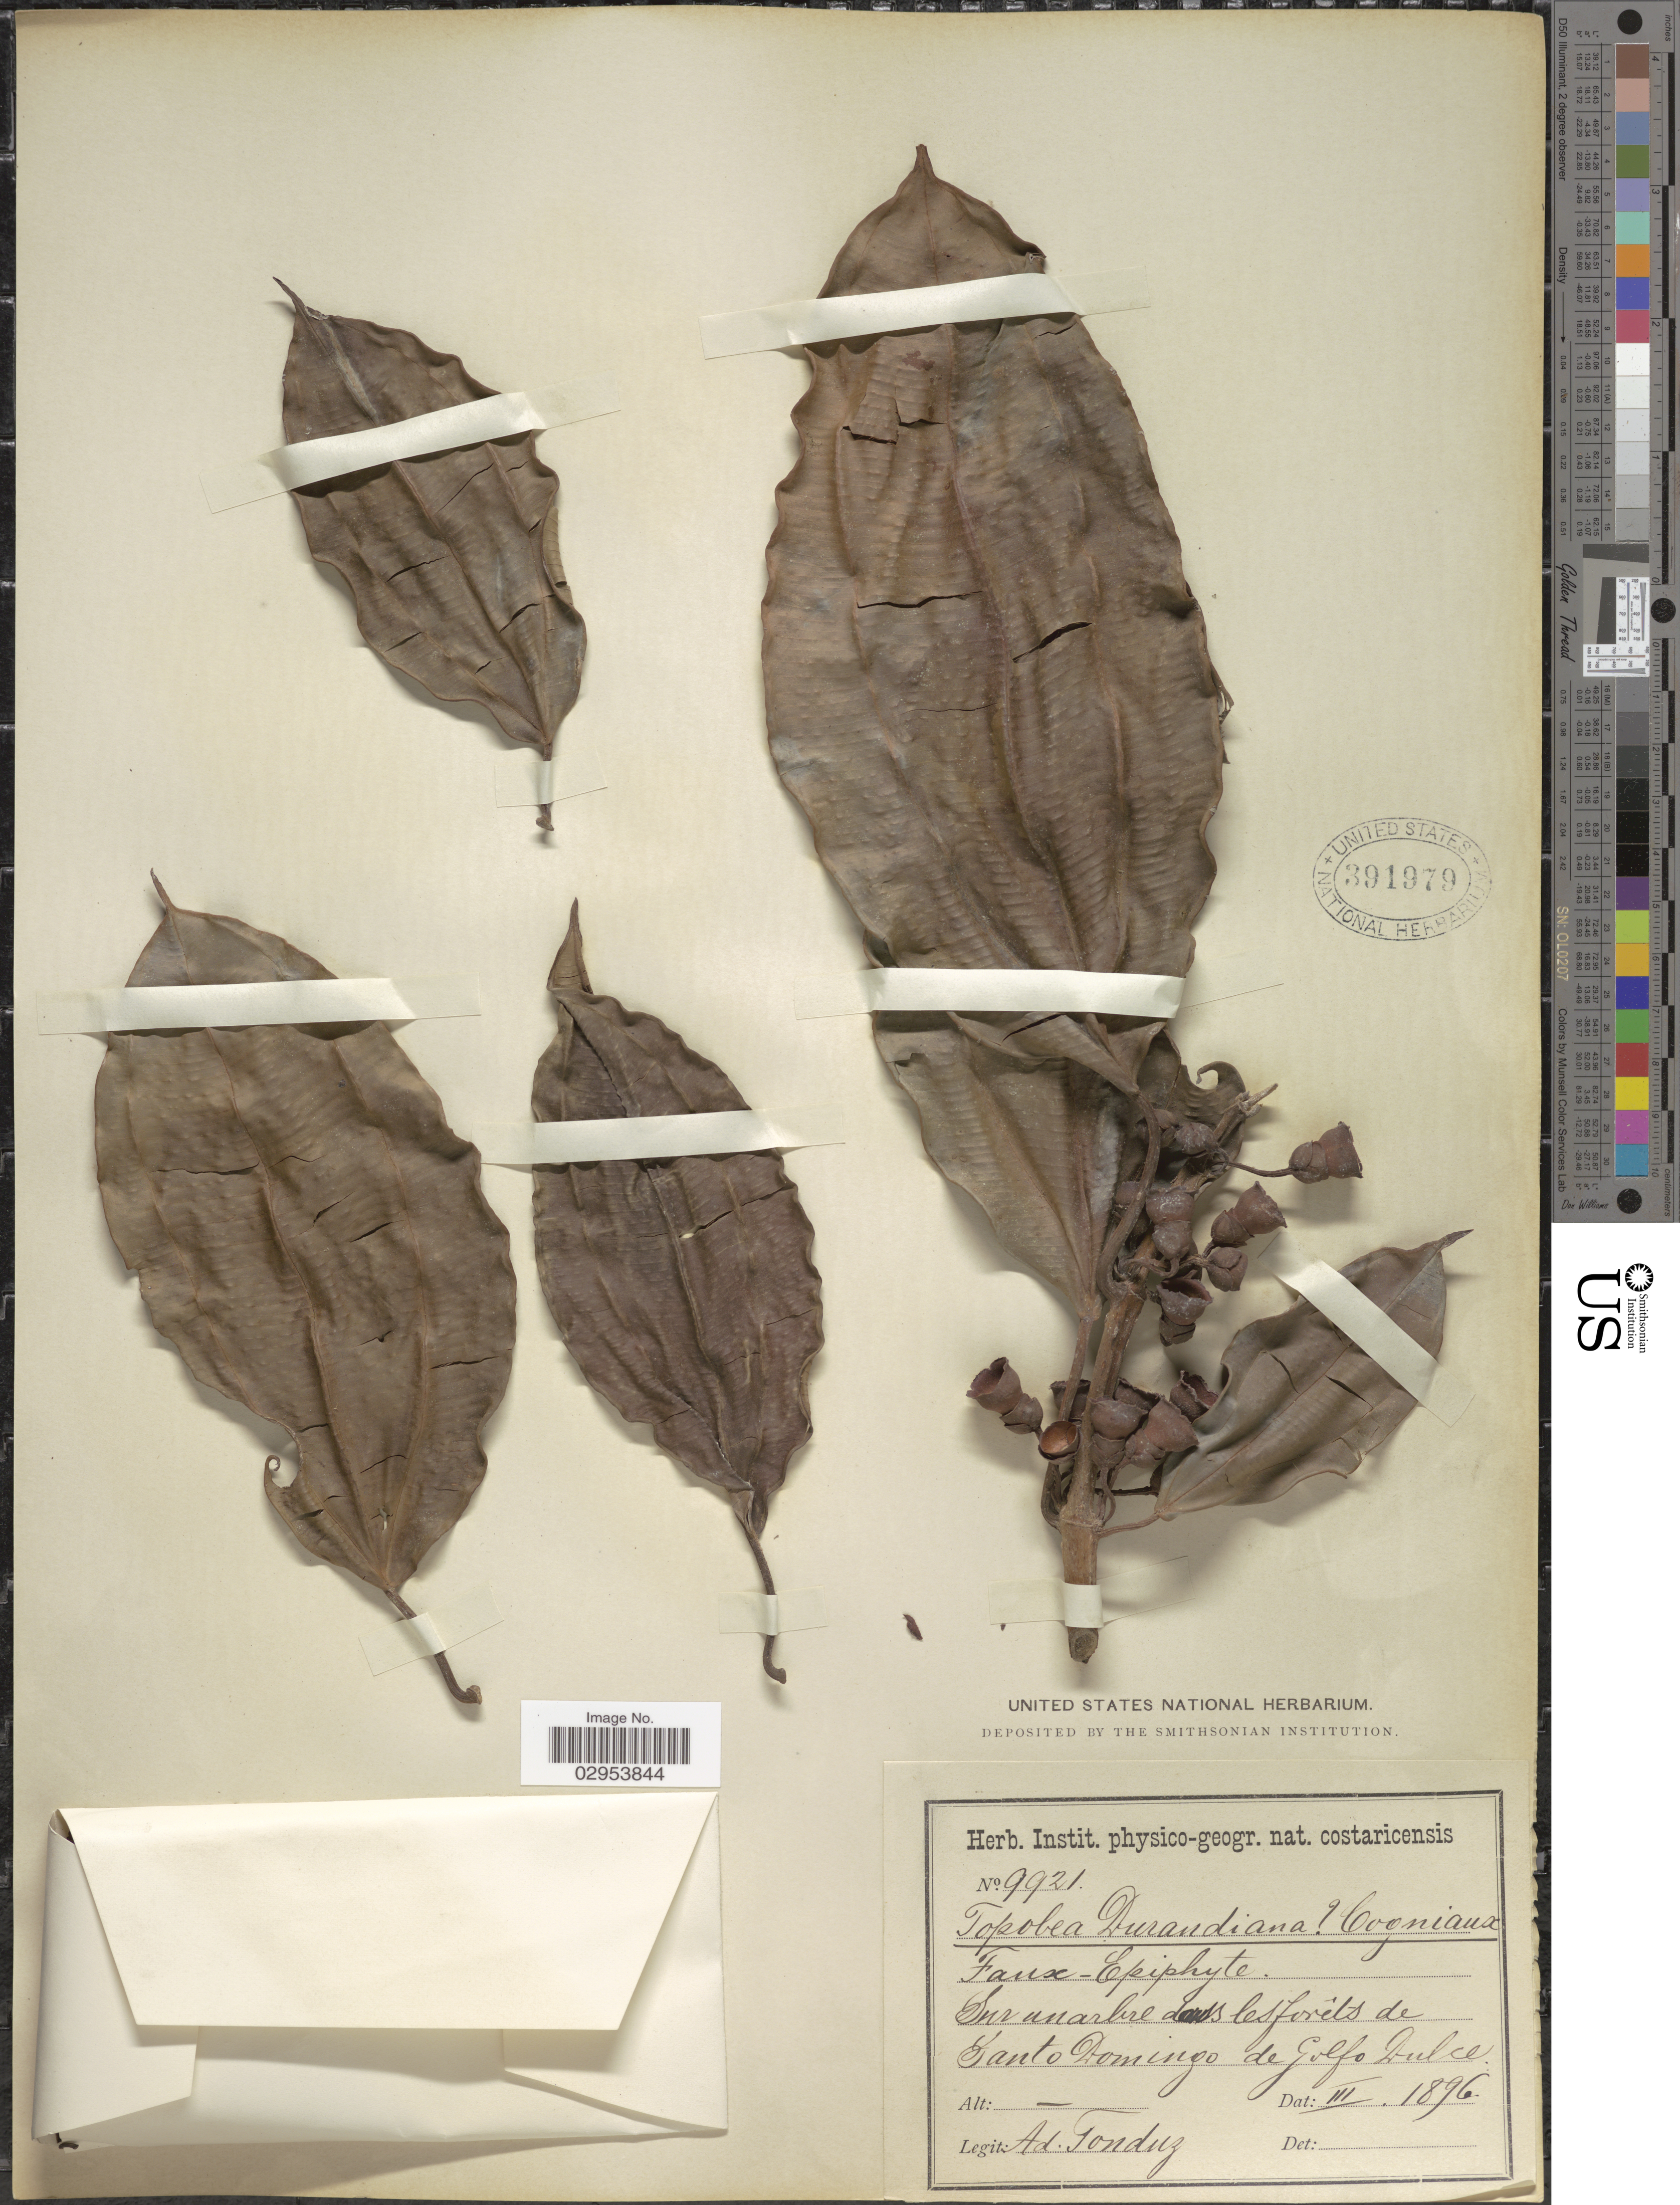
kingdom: Plantae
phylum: Tracheophyta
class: Magnoliopsida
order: Myrtales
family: Melastomataceae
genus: Topobea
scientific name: Topobea maurofernandeziana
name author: Cogn.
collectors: A. Tonduz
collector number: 9921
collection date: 1896-03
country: Costa Rica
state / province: Puntarenas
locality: Sur un arbre les forêts de Santo Domingo de Golfo Dulce.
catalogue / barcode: US 391979